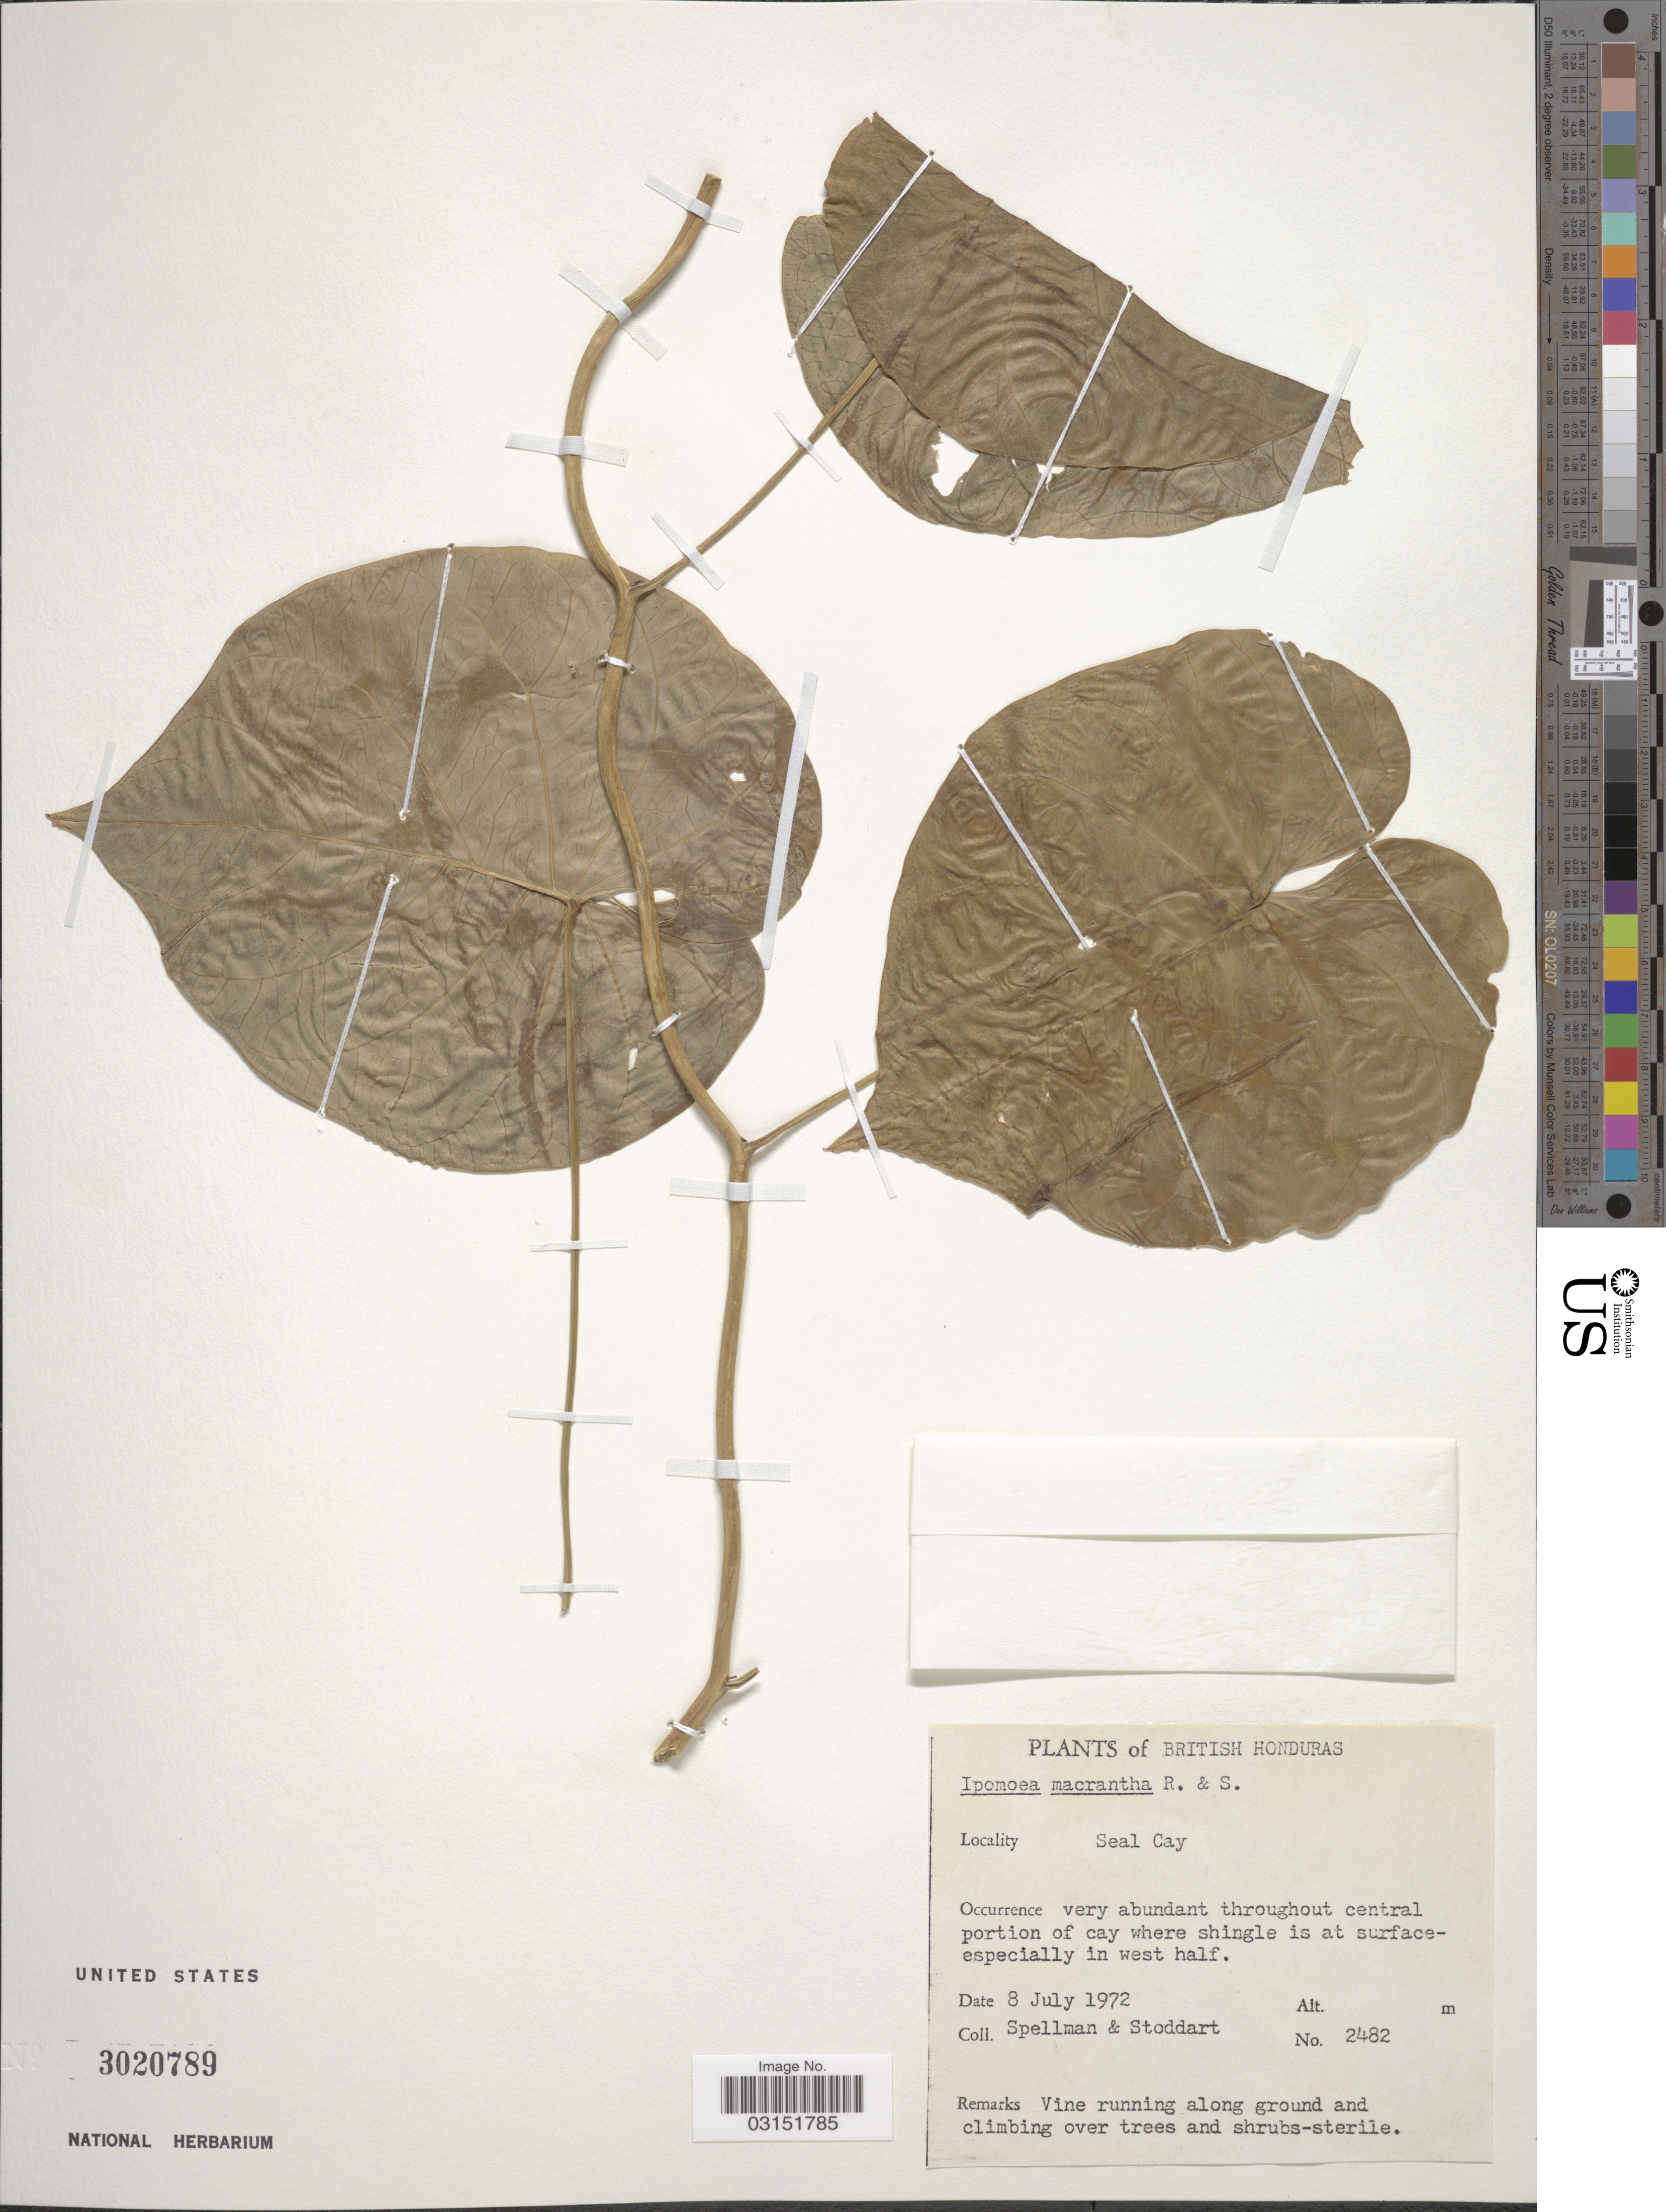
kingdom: Plantae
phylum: Tracheophyta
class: Magnoliopsida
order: Solanales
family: Convolvulaceae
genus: Ipomoea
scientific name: Ipomoea violacea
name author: L.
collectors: Spellman, -- & -. Stoddart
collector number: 2482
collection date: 1972-07-08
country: Belize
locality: British Honduras. Seal Cay.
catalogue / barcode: US 3020789